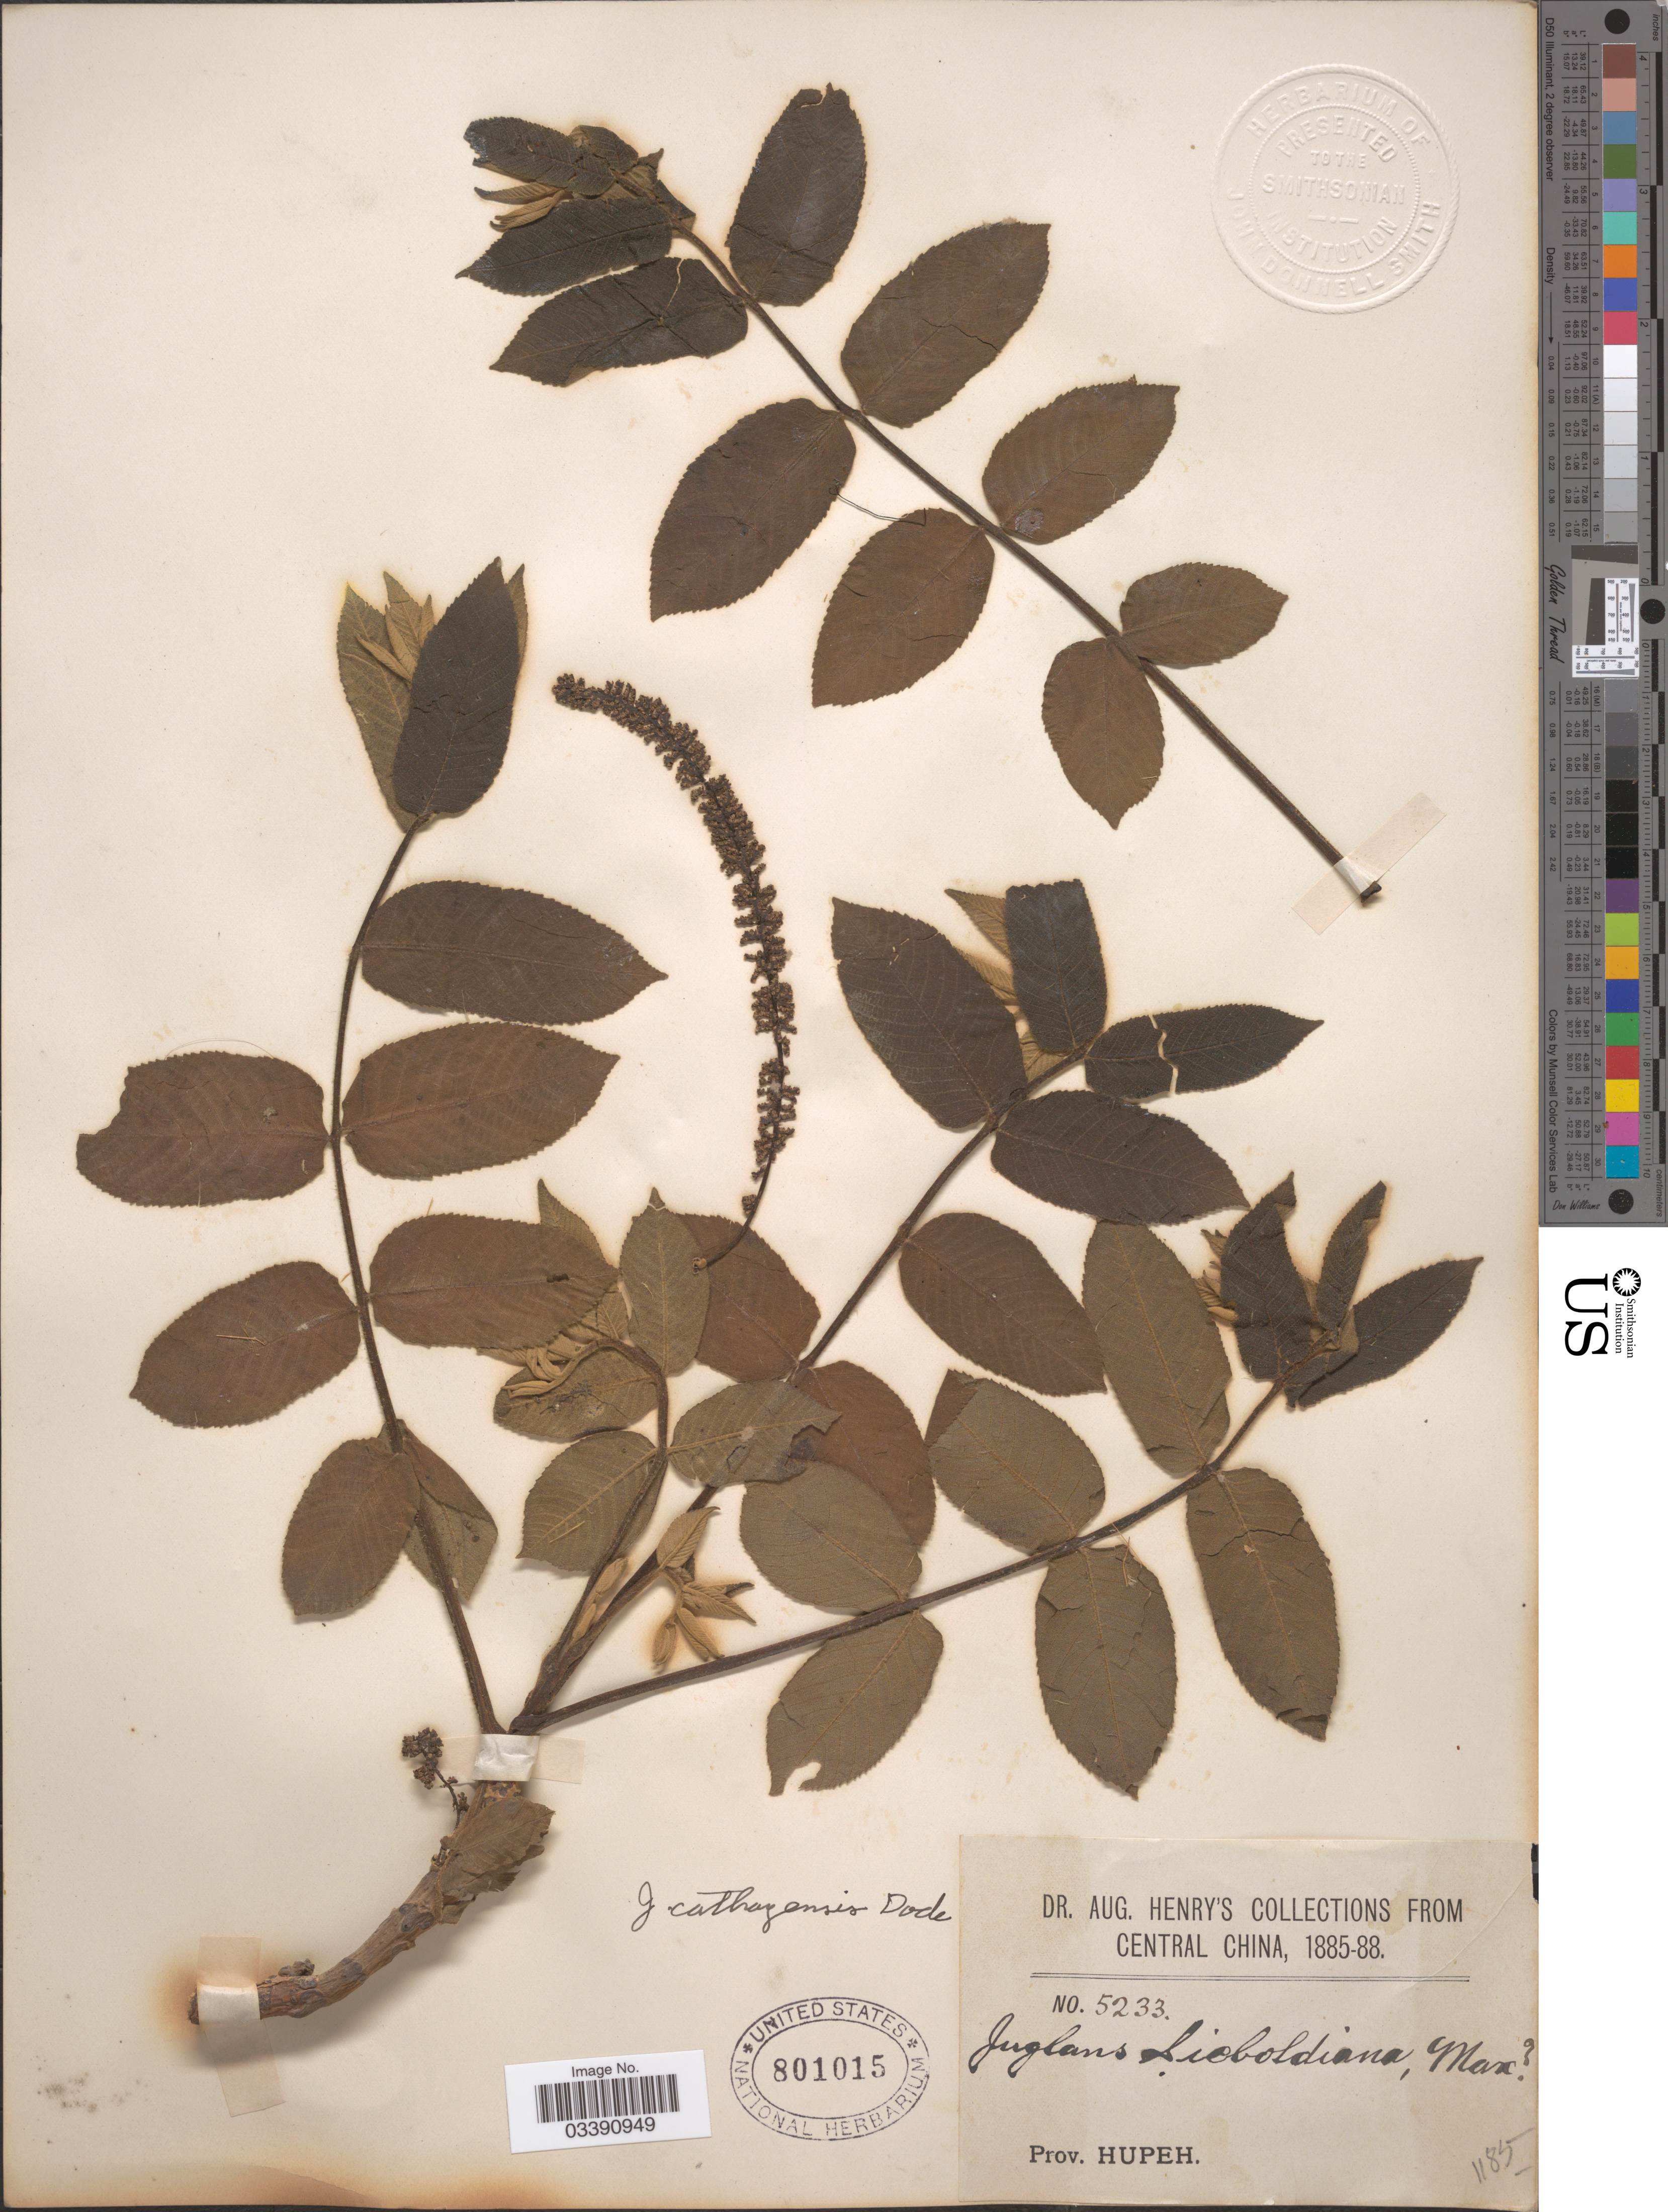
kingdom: Plantae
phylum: Tracheophyta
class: Magnoliopsida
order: Fagales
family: Juglandaceae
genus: Juglans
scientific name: Juglans cathayensis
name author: Dode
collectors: A. Henry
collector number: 5233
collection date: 1885/1888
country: China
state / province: Hubei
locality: Central China. Prov. Hupeh.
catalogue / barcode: US 801015